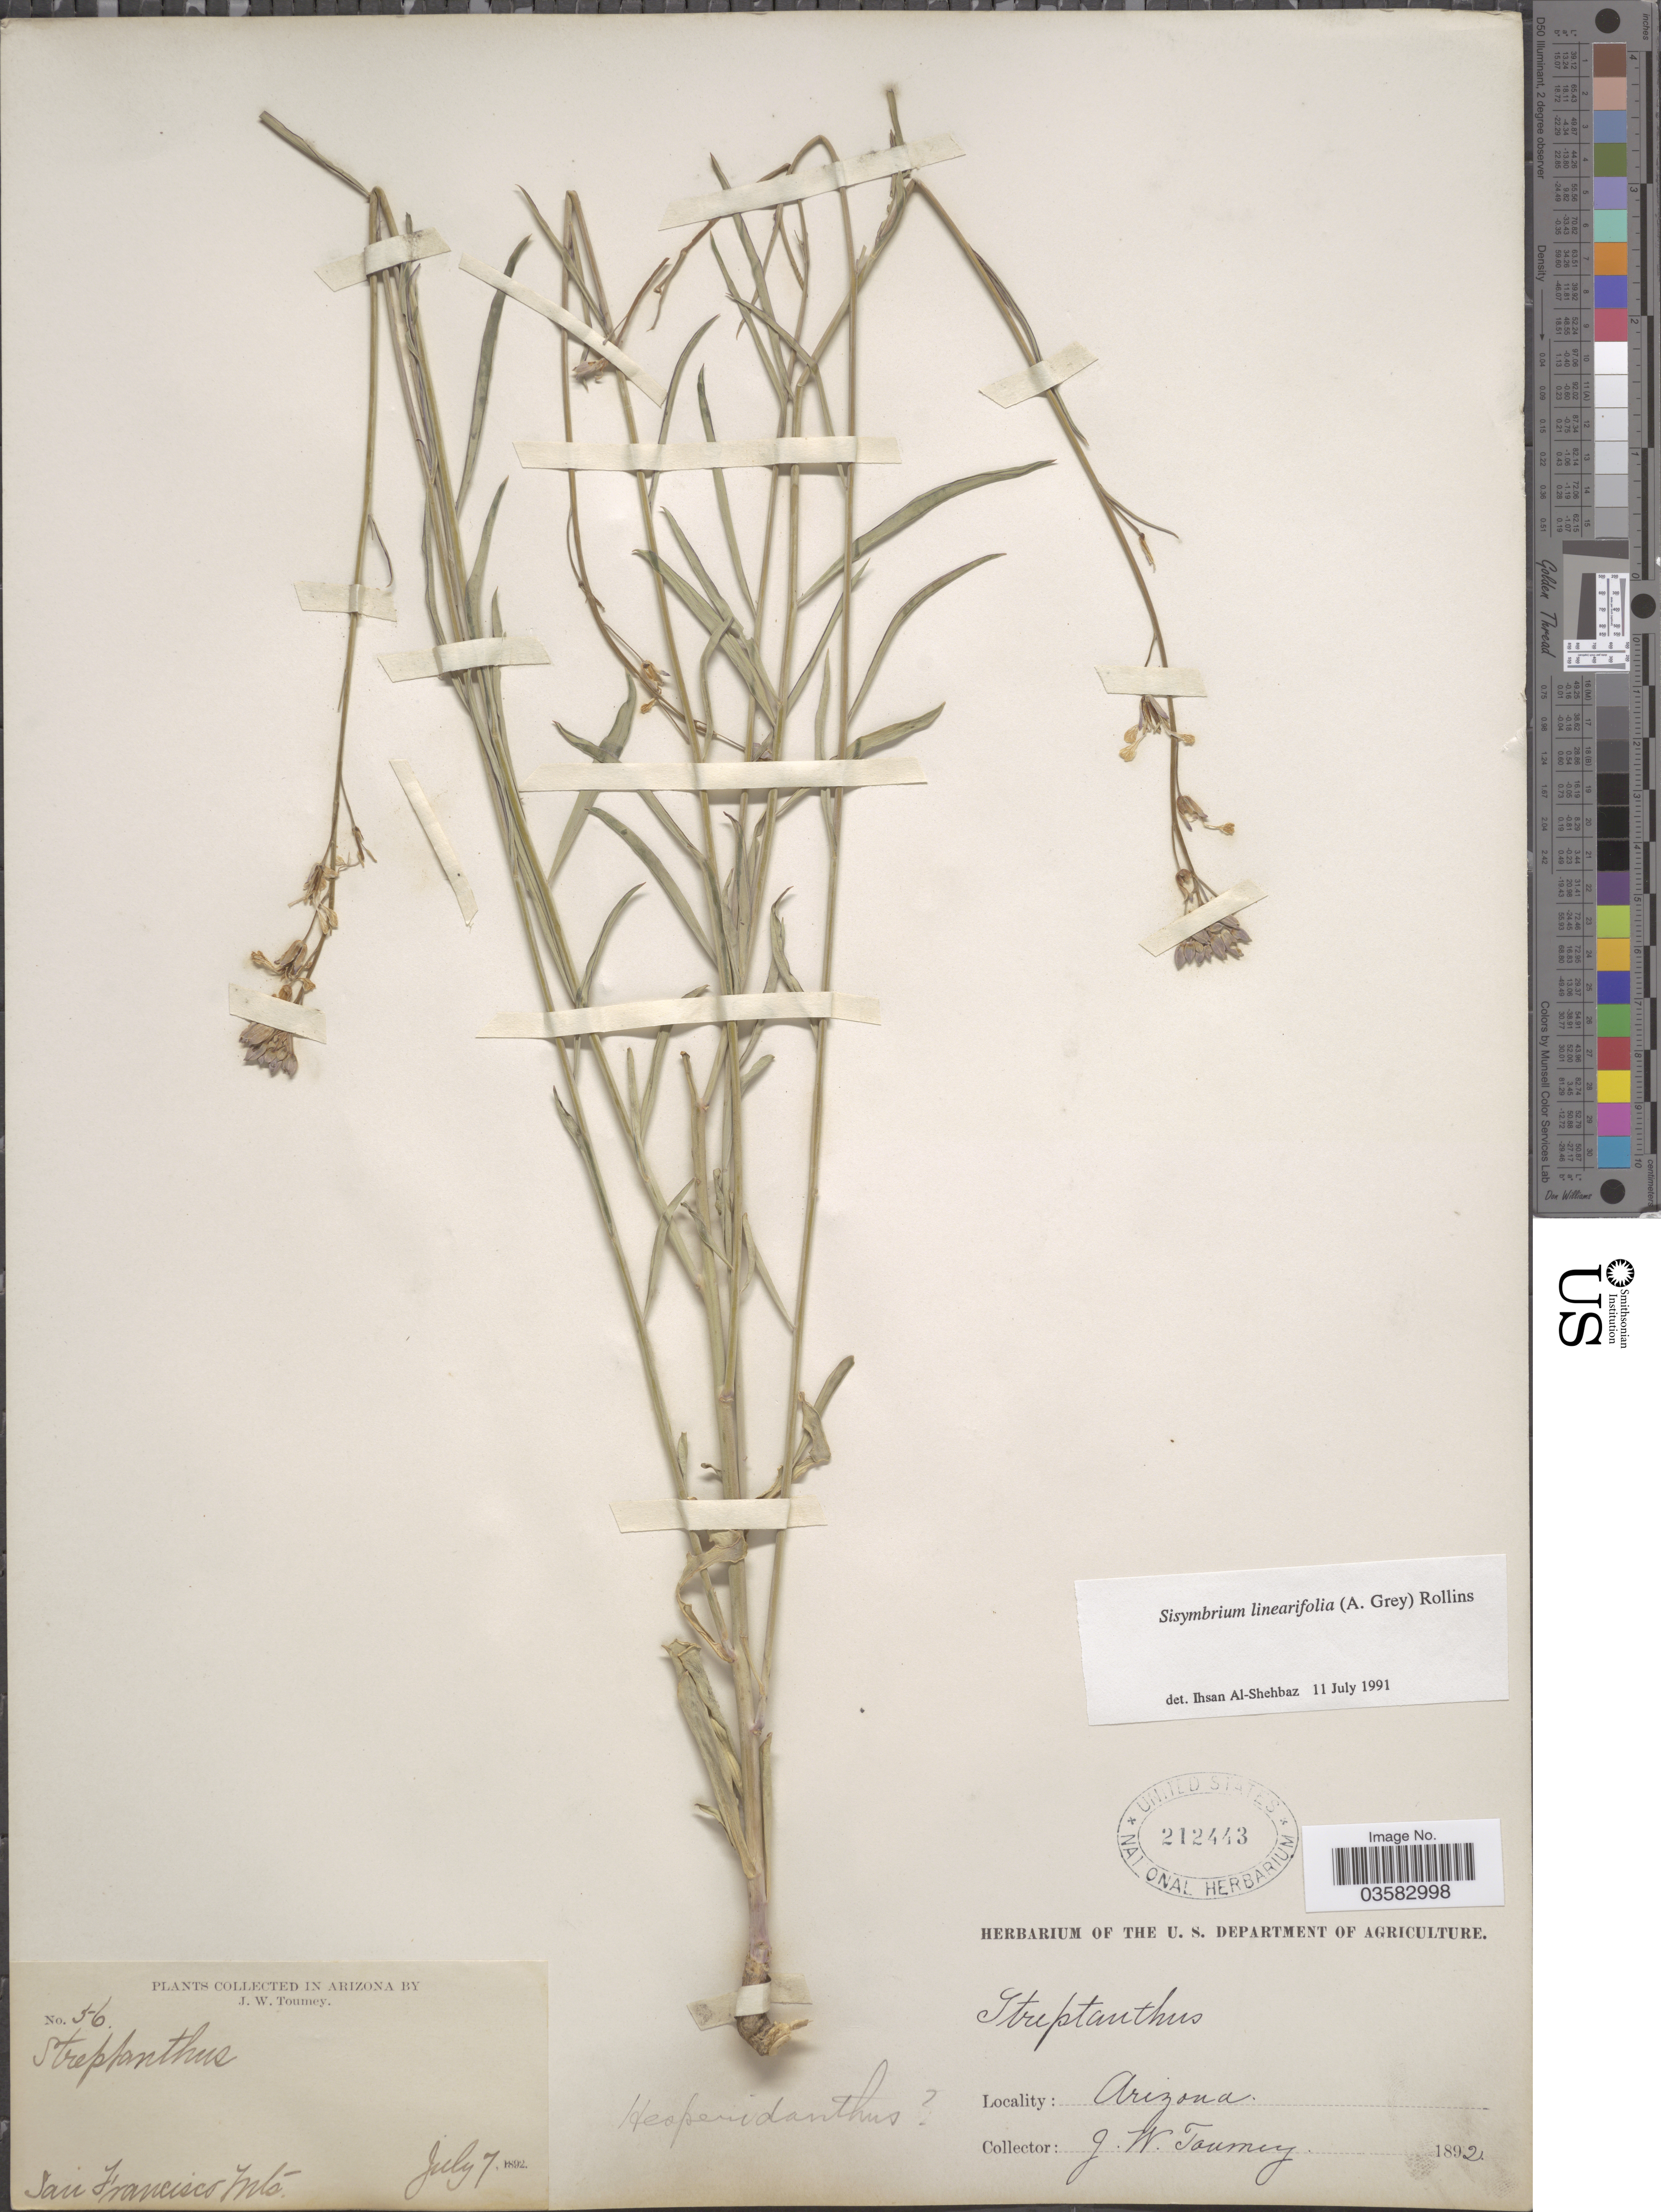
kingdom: Plantae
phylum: Tracheophyta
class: Magnoliopsida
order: Brassicales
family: Brassicaceae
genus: Sisymbrium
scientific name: Sisymbrium linearifolium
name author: (A. Gray) Payson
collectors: J. W. Toumey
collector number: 56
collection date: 1892-07-07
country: United States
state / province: Arizona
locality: San Francisco Mts.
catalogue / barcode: US 212443